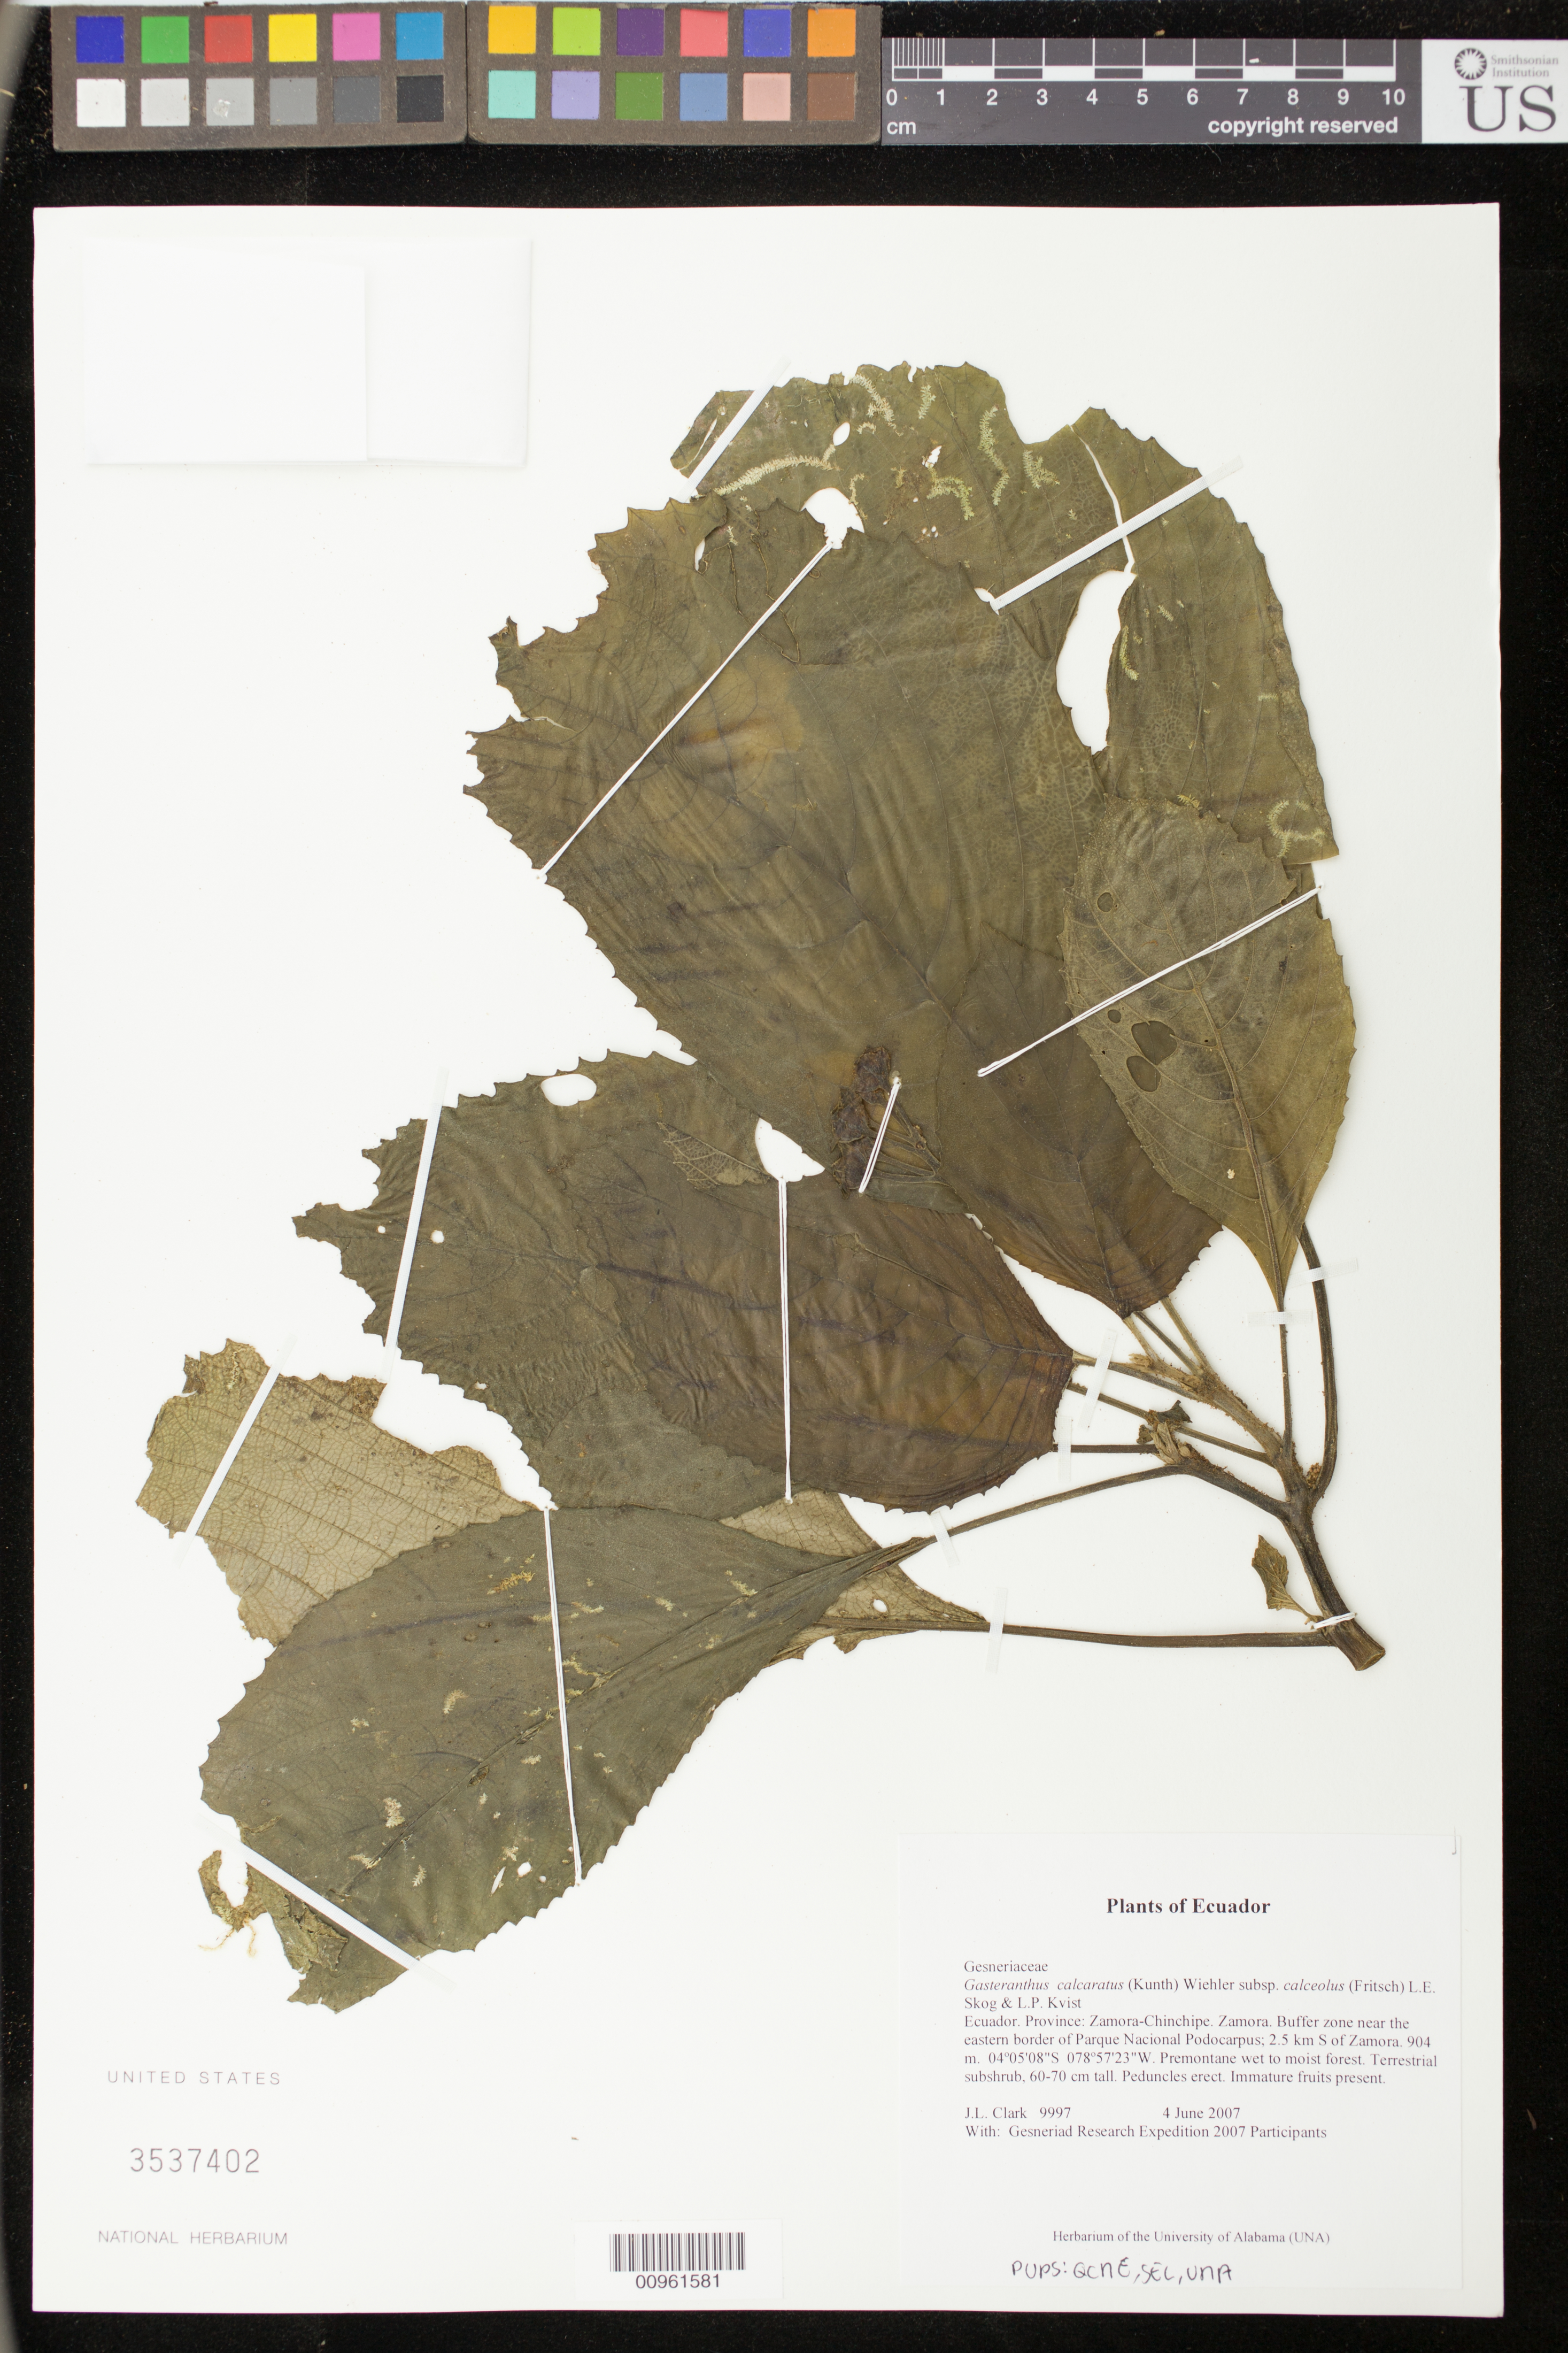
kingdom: Plantae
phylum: Tracheophyta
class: Magnoliopsida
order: Lamiales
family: Gesneriaceae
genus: Gasteranthus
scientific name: Gasteranthus calcaratus subsp. calceolus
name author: (Fritsch) L.E. Skog & L.P. Kvist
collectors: J. L. Clark & Gesneriad Research Expedition 2007 Participants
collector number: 9997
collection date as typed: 04 Jun 2007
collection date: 2007-06-04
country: Ecuador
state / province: Zamora-Chinchipe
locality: Zamora. Buffer zone near the eastern border of Parque Nacional Podocarpus; 2.5 km S of Zamora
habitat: Premontane wet to moist forest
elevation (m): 904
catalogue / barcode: US 3537402